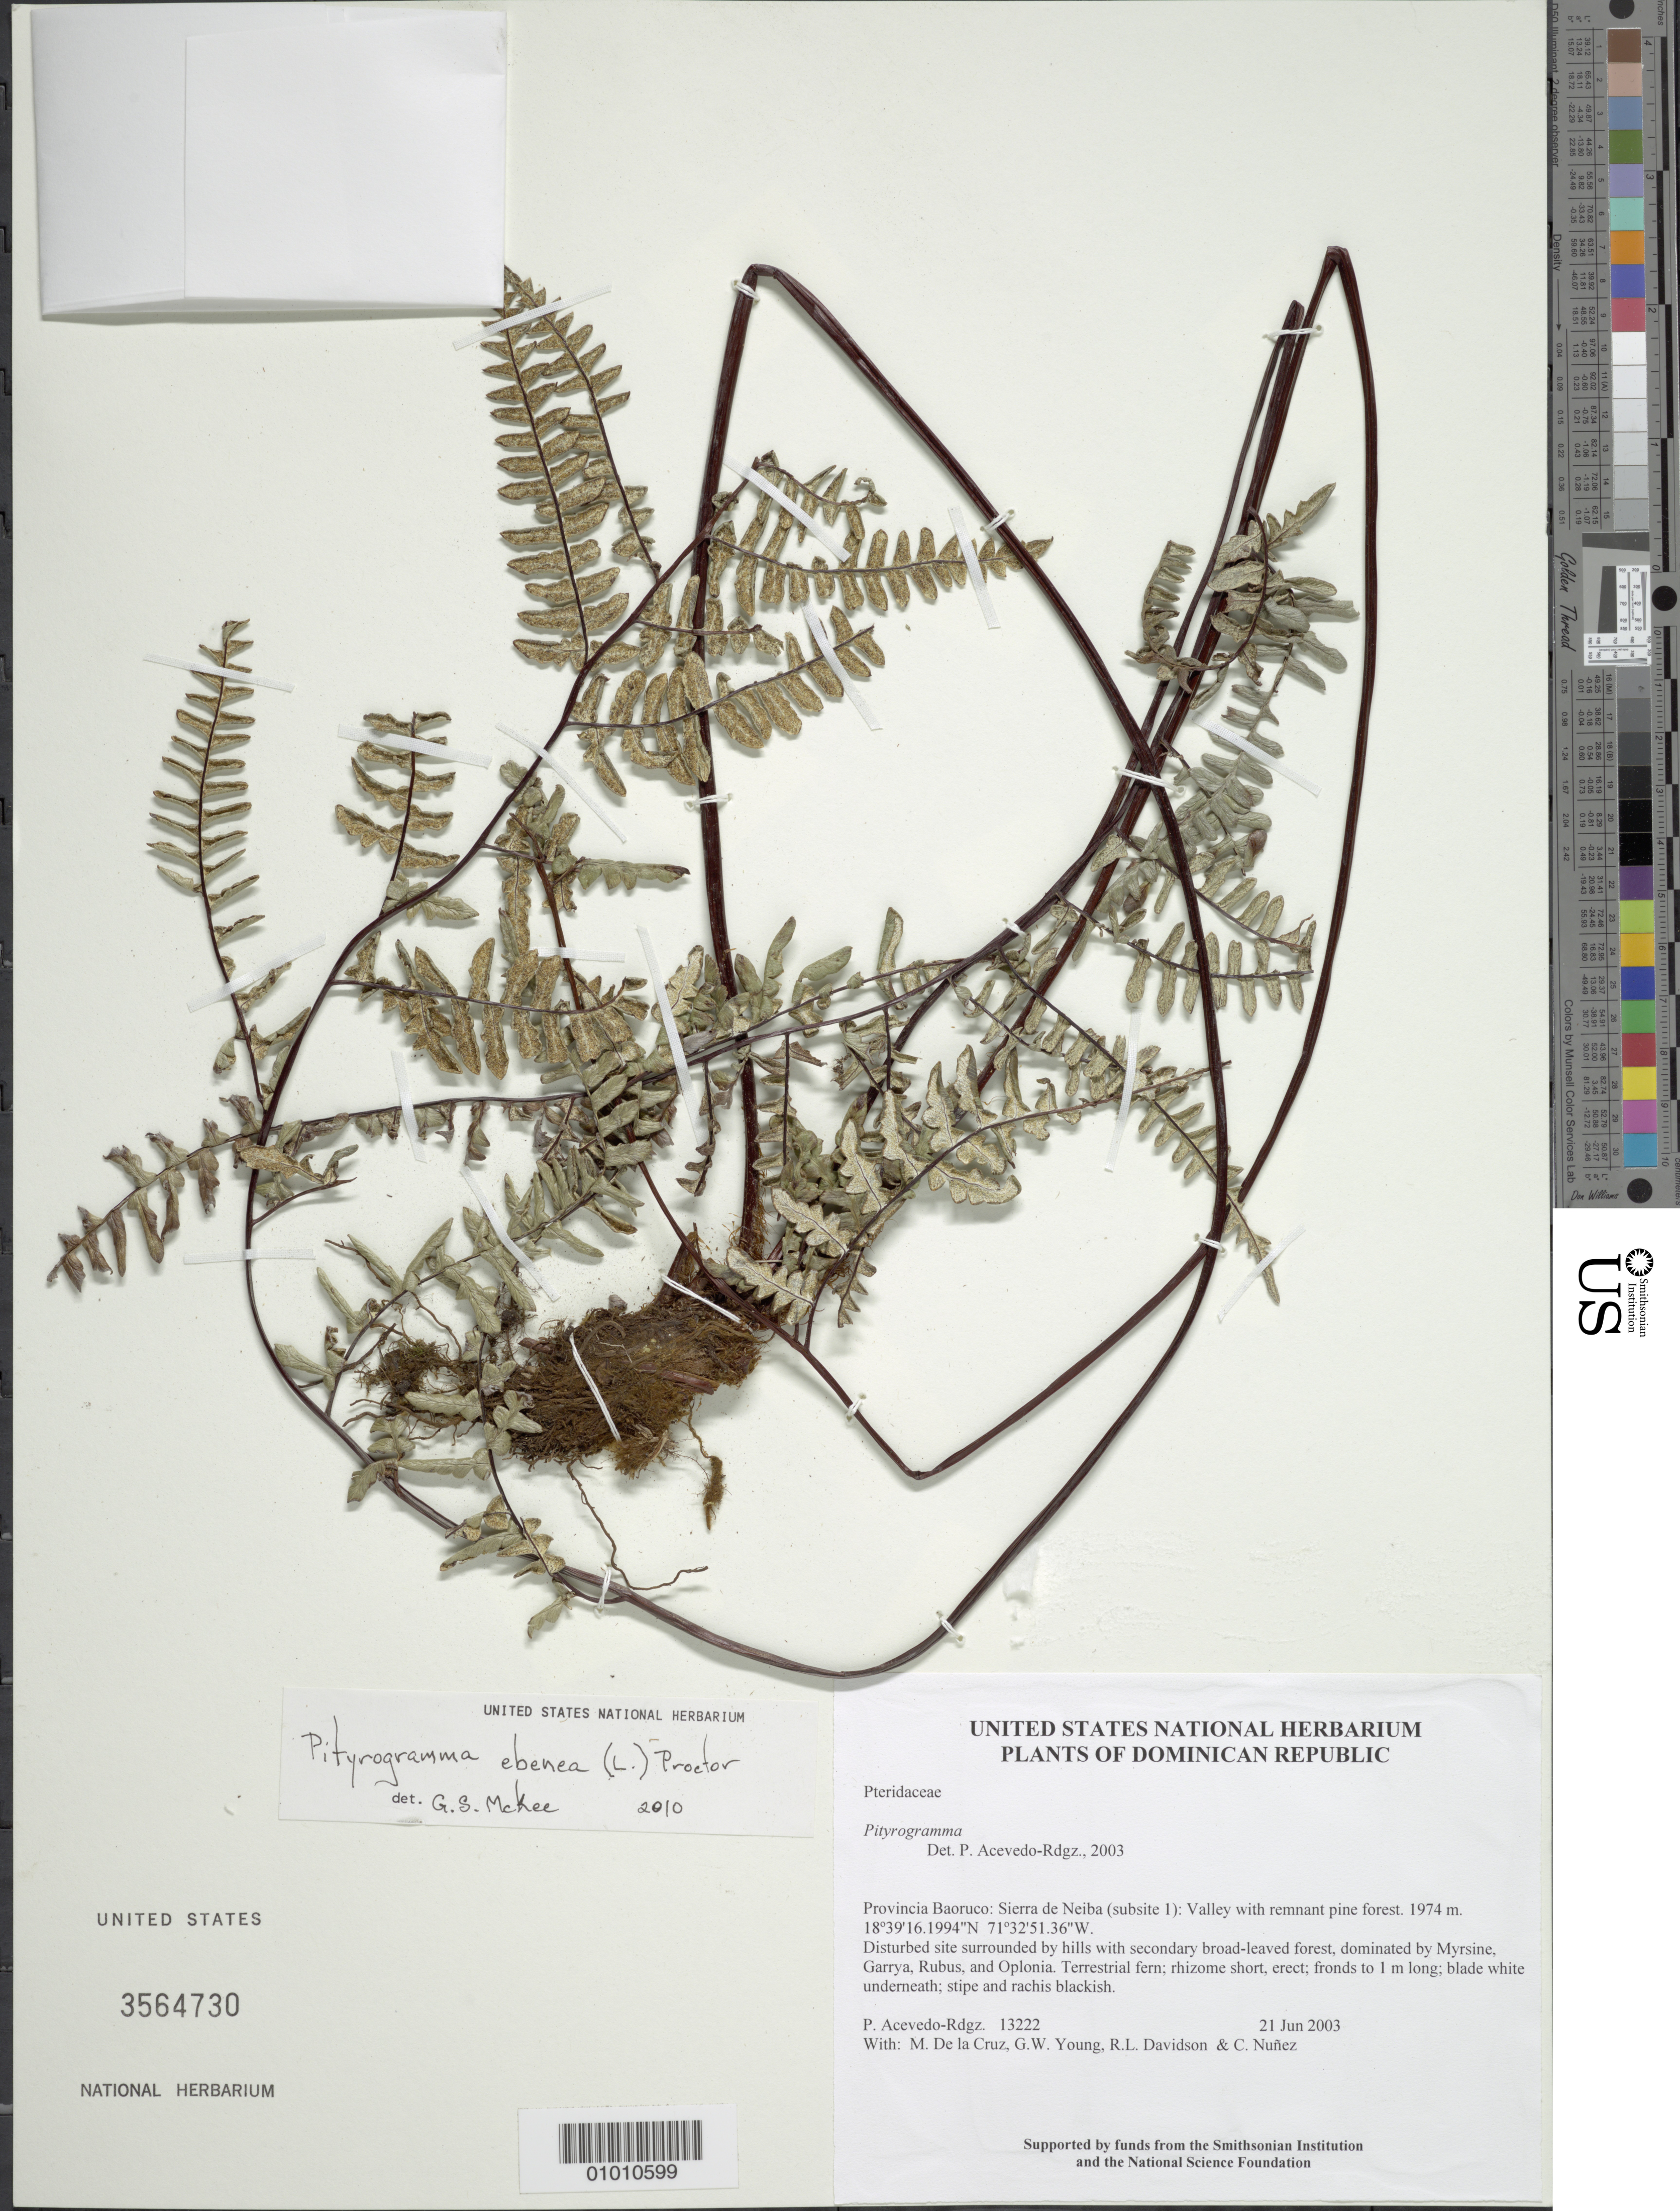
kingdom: Plantae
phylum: Tracheophyta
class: Polypodiopsida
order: Polypodiales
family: Pteridaceae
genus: Pityrogramma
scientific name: Pityrogramma ebenea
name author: (L.) Proctor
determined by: McKee, G. S., (US), NMNH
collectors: P. Acevedo-Rodr., M. de la Cruz, J. Rawlins, G. Young, R. Davidson & C. Nunez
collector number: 13222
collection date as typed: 21 Jun 2003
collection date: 2003-06-21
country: Dominican Republic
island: Hispaniola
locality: Provincia Baoruco: Sierra de Neiba (subsite 1): Valley with remnant pine forest.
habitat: Disturbed site surrounded by hills with secondary broad-leaved forest, dominated by Myrsine, Garrya, Rubus, and Oplonia.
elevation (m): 1974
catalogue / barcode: US 3564730